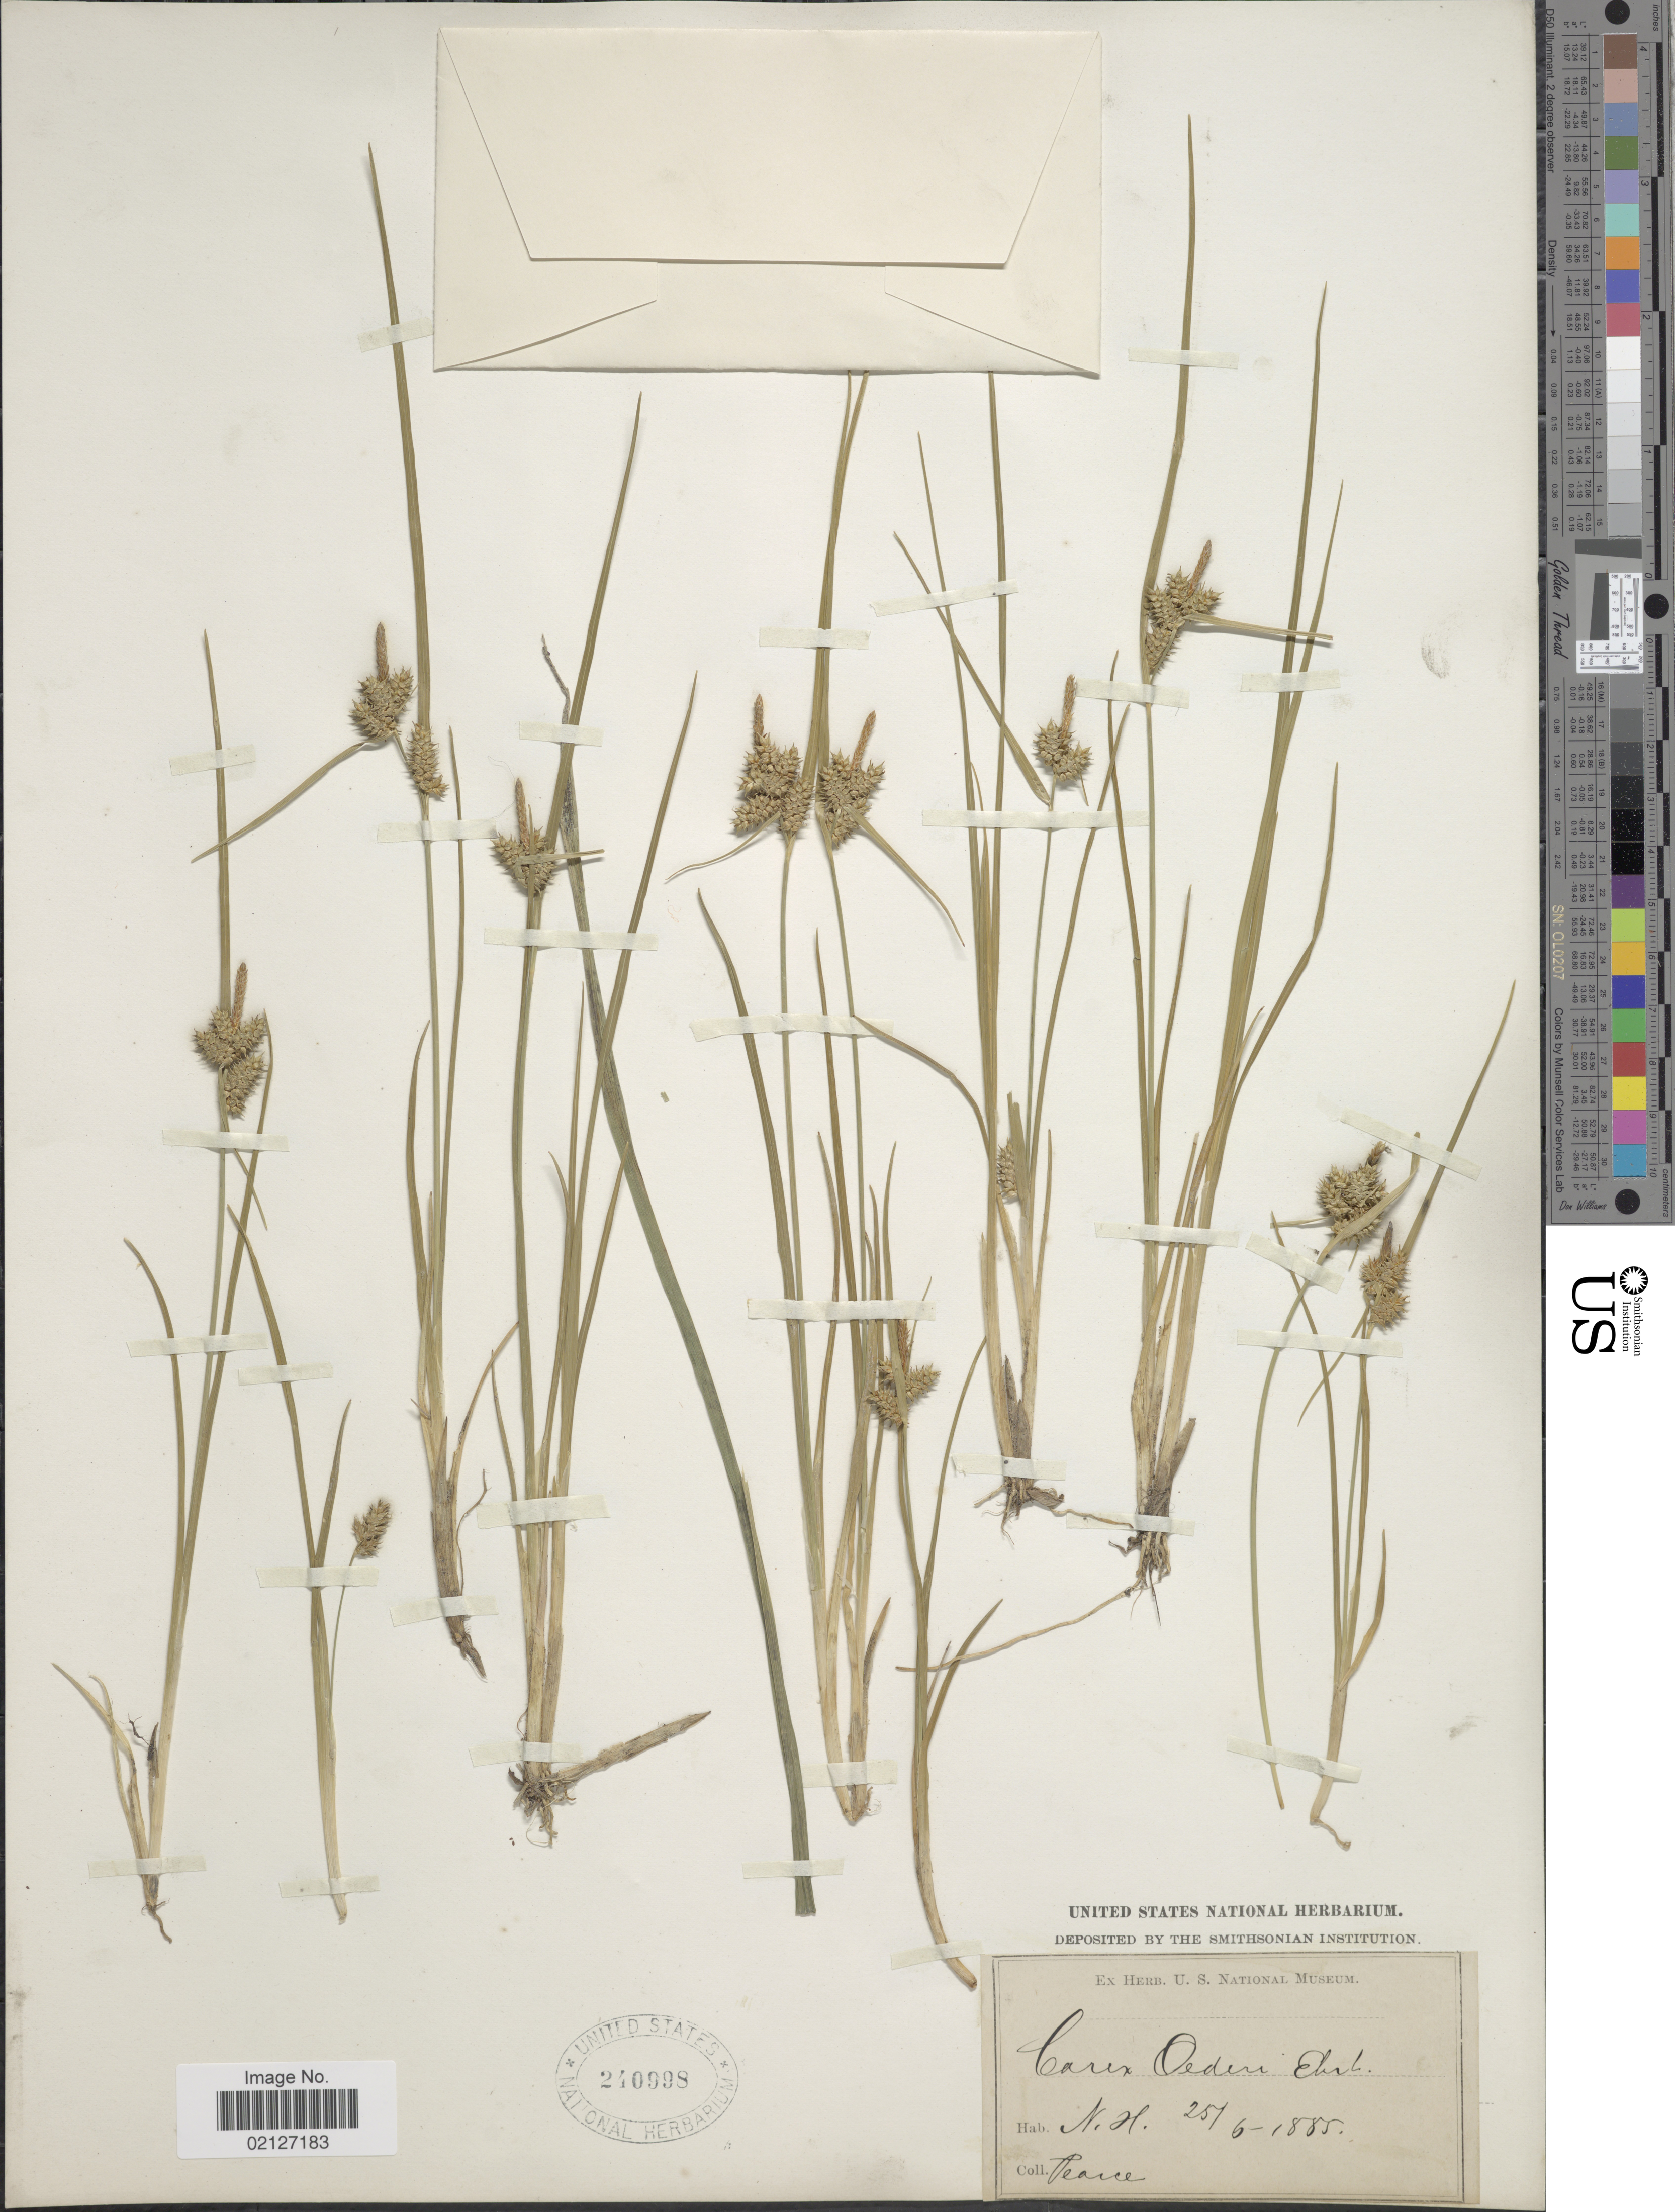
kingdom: Plantae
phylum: Tracheophyta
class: Liliopsida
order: Poales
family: Cyperaceae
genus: Carex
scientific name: Carex oederi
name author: Retz.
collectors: -. Pearce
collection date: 1885-06-25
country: United States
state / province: New Hampshire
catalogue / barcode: US 2400998